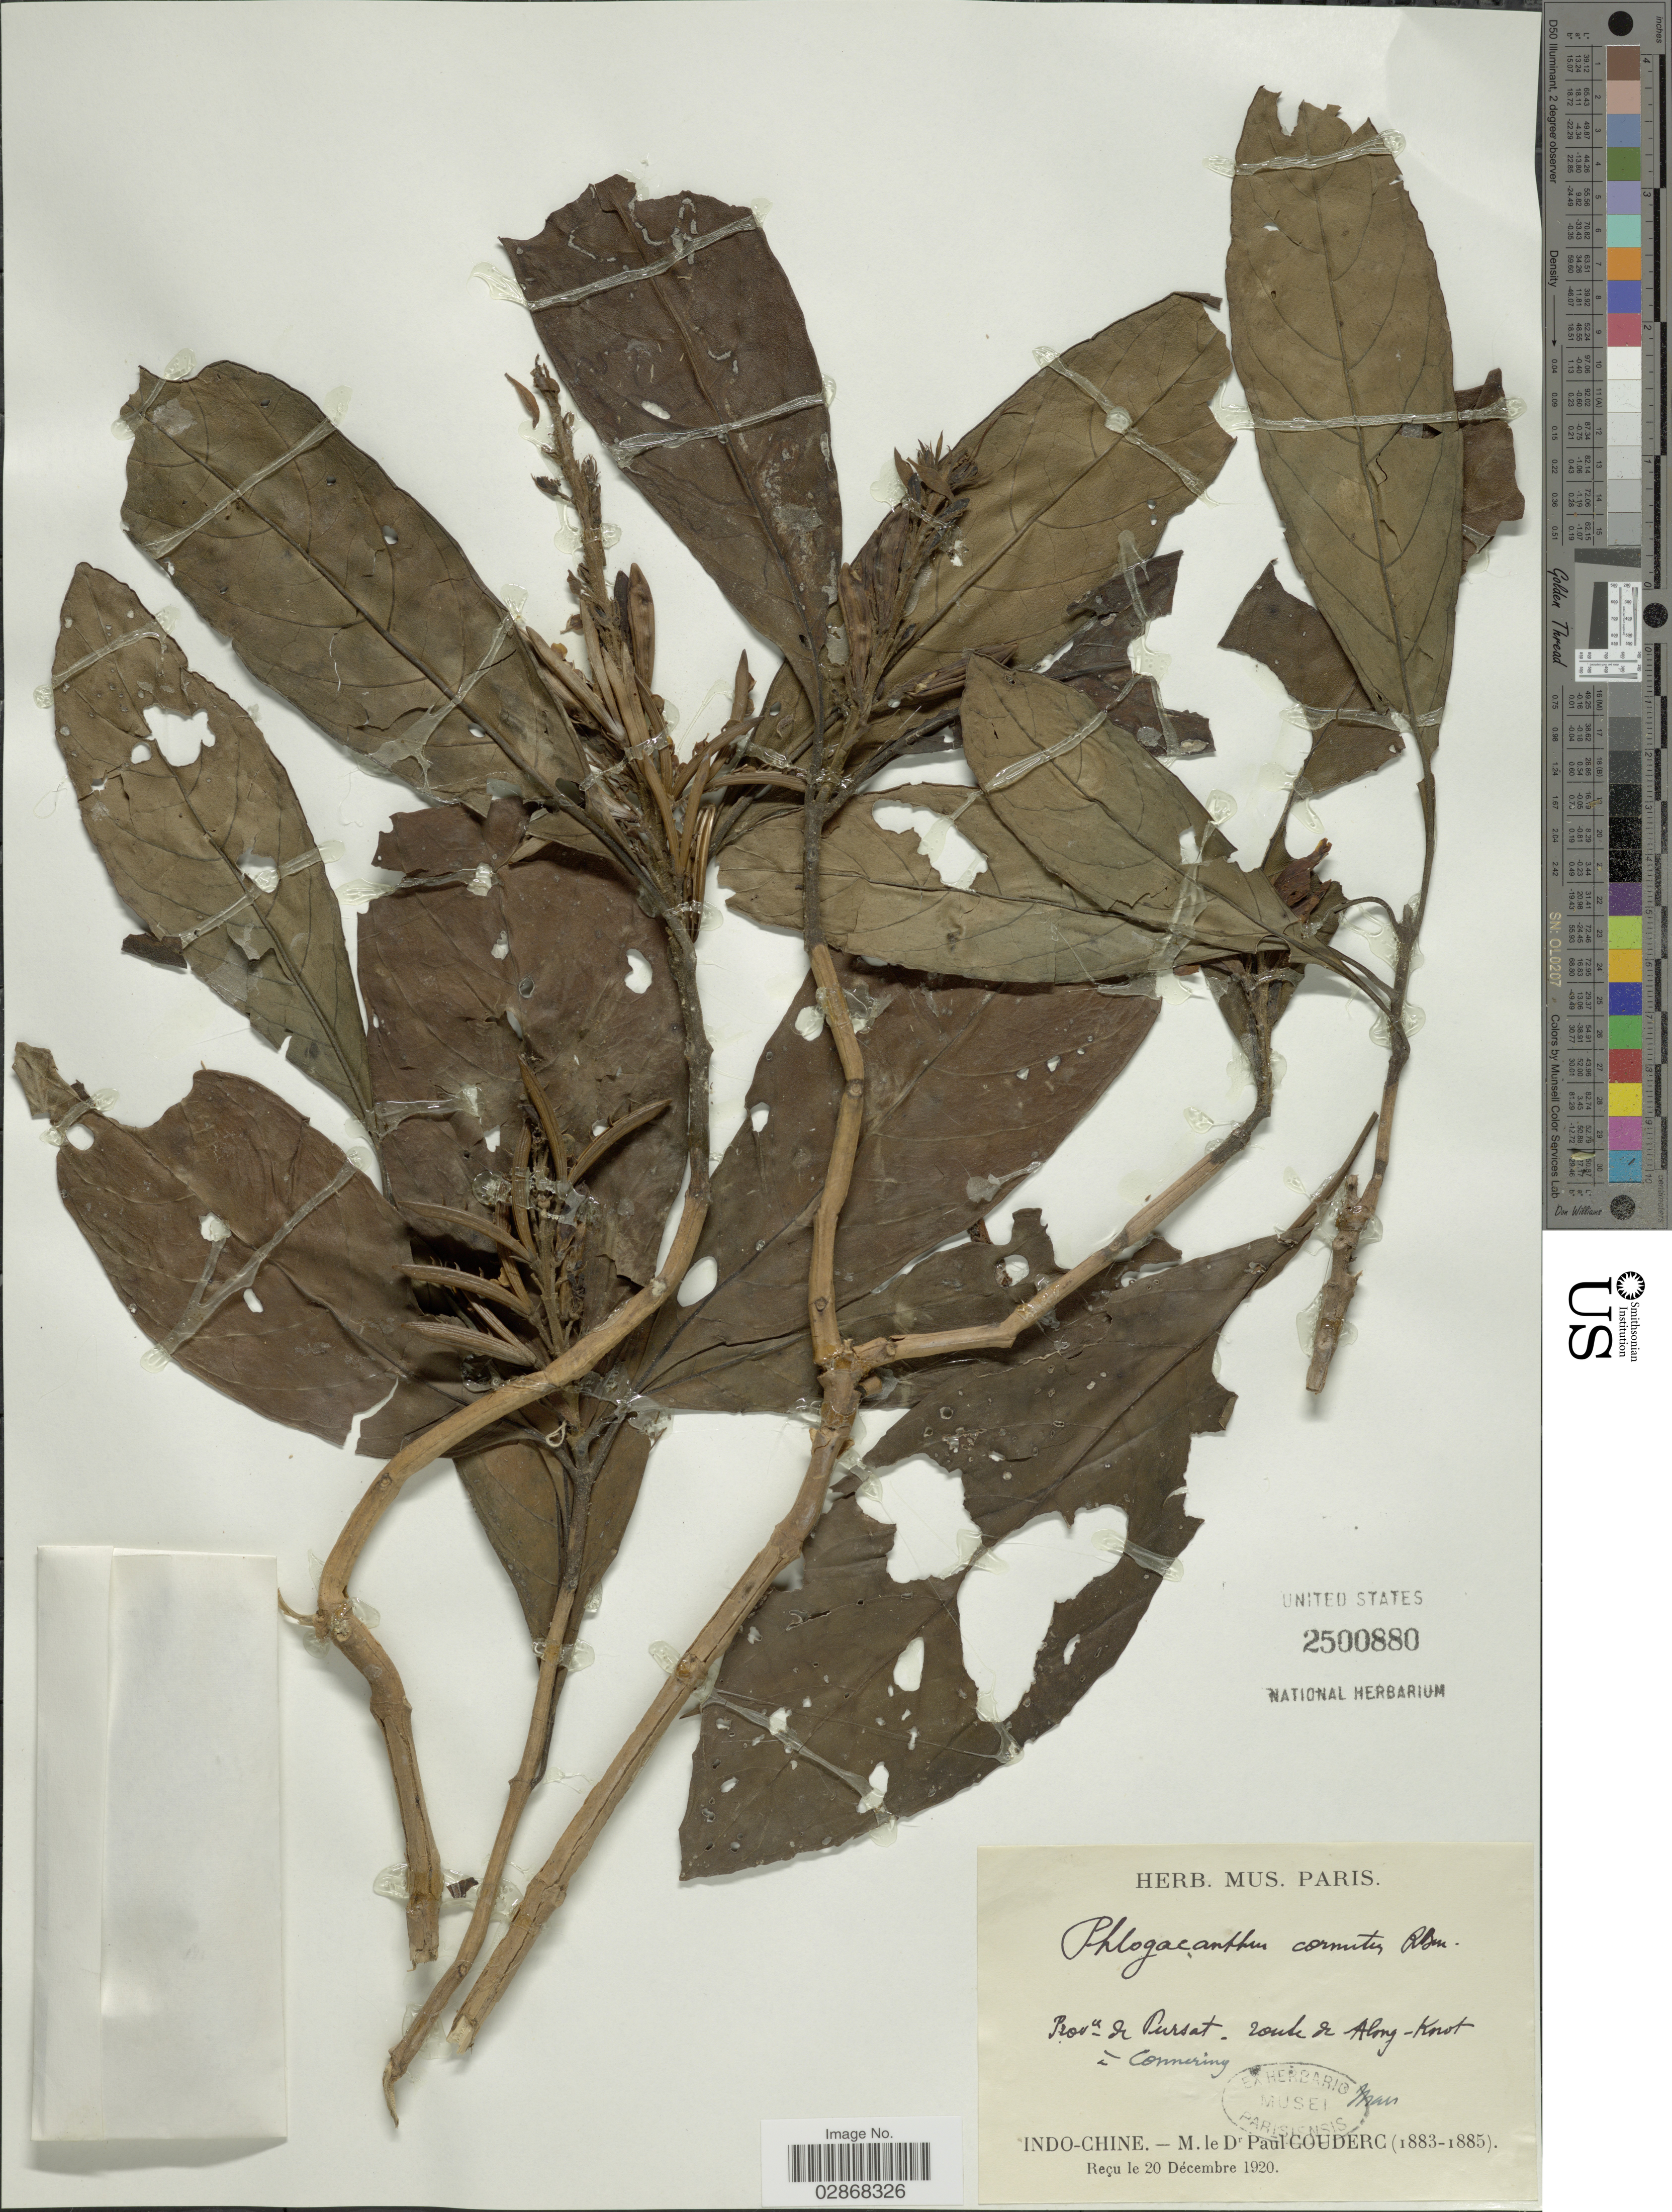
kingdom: Plantae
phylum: Tracheophyta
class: Magnoliopsida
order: Lamiales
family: Acanthaceae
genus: Phlogacanthus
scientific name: Phlogacanthus cornutus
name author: Benoist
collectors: P. Couderc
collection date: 1883/1885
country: Cambodia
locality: Provce de Pursat - route de Along-Knot.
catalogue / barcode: US 2500880